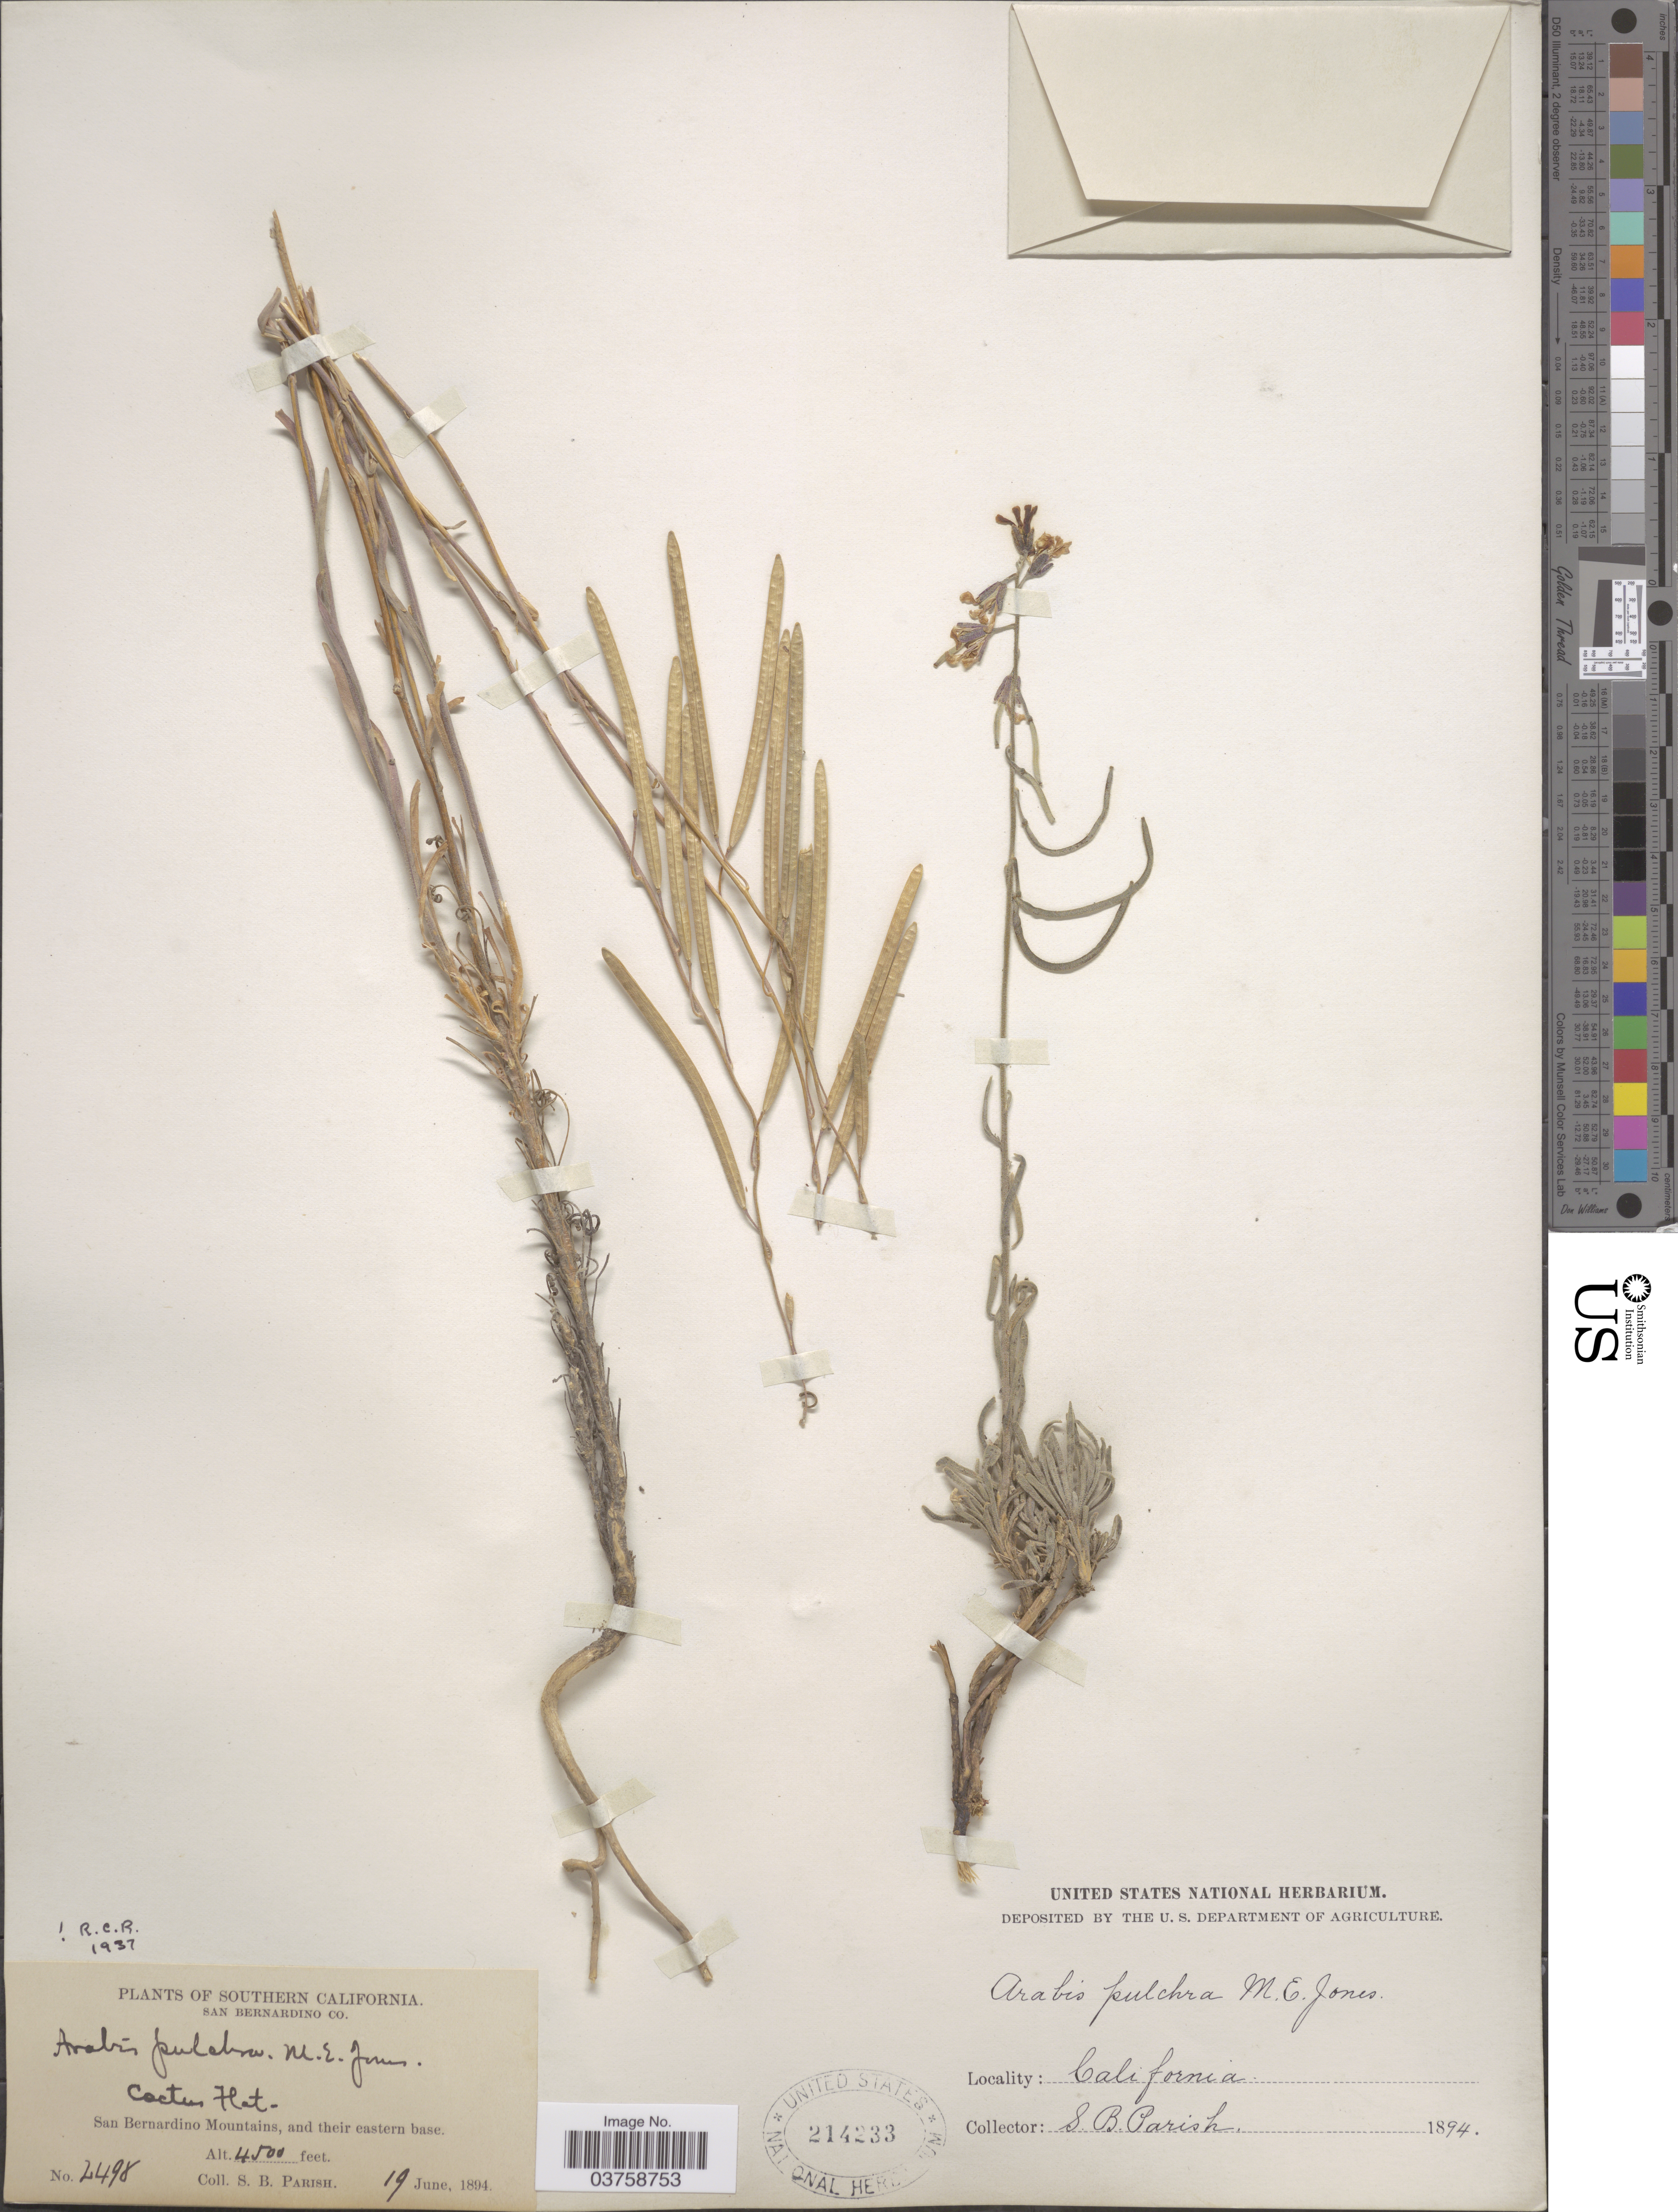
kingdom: Plantae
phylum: Tracheophyta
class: Magnoliopsida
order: Brassicales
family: Brassicaceae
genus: Arabis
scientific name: Arabis pulchra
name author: M.E. Jones ex S. Watson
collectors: S. B. Parish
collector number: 2498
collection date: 1894-06-19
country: United States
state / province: California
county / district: San Bernardino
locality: Southern California. San Bernardino Co. Cactus Hat. San Bernardino Mountains, and their eastern base.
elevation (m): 1372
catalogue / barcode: US 214233